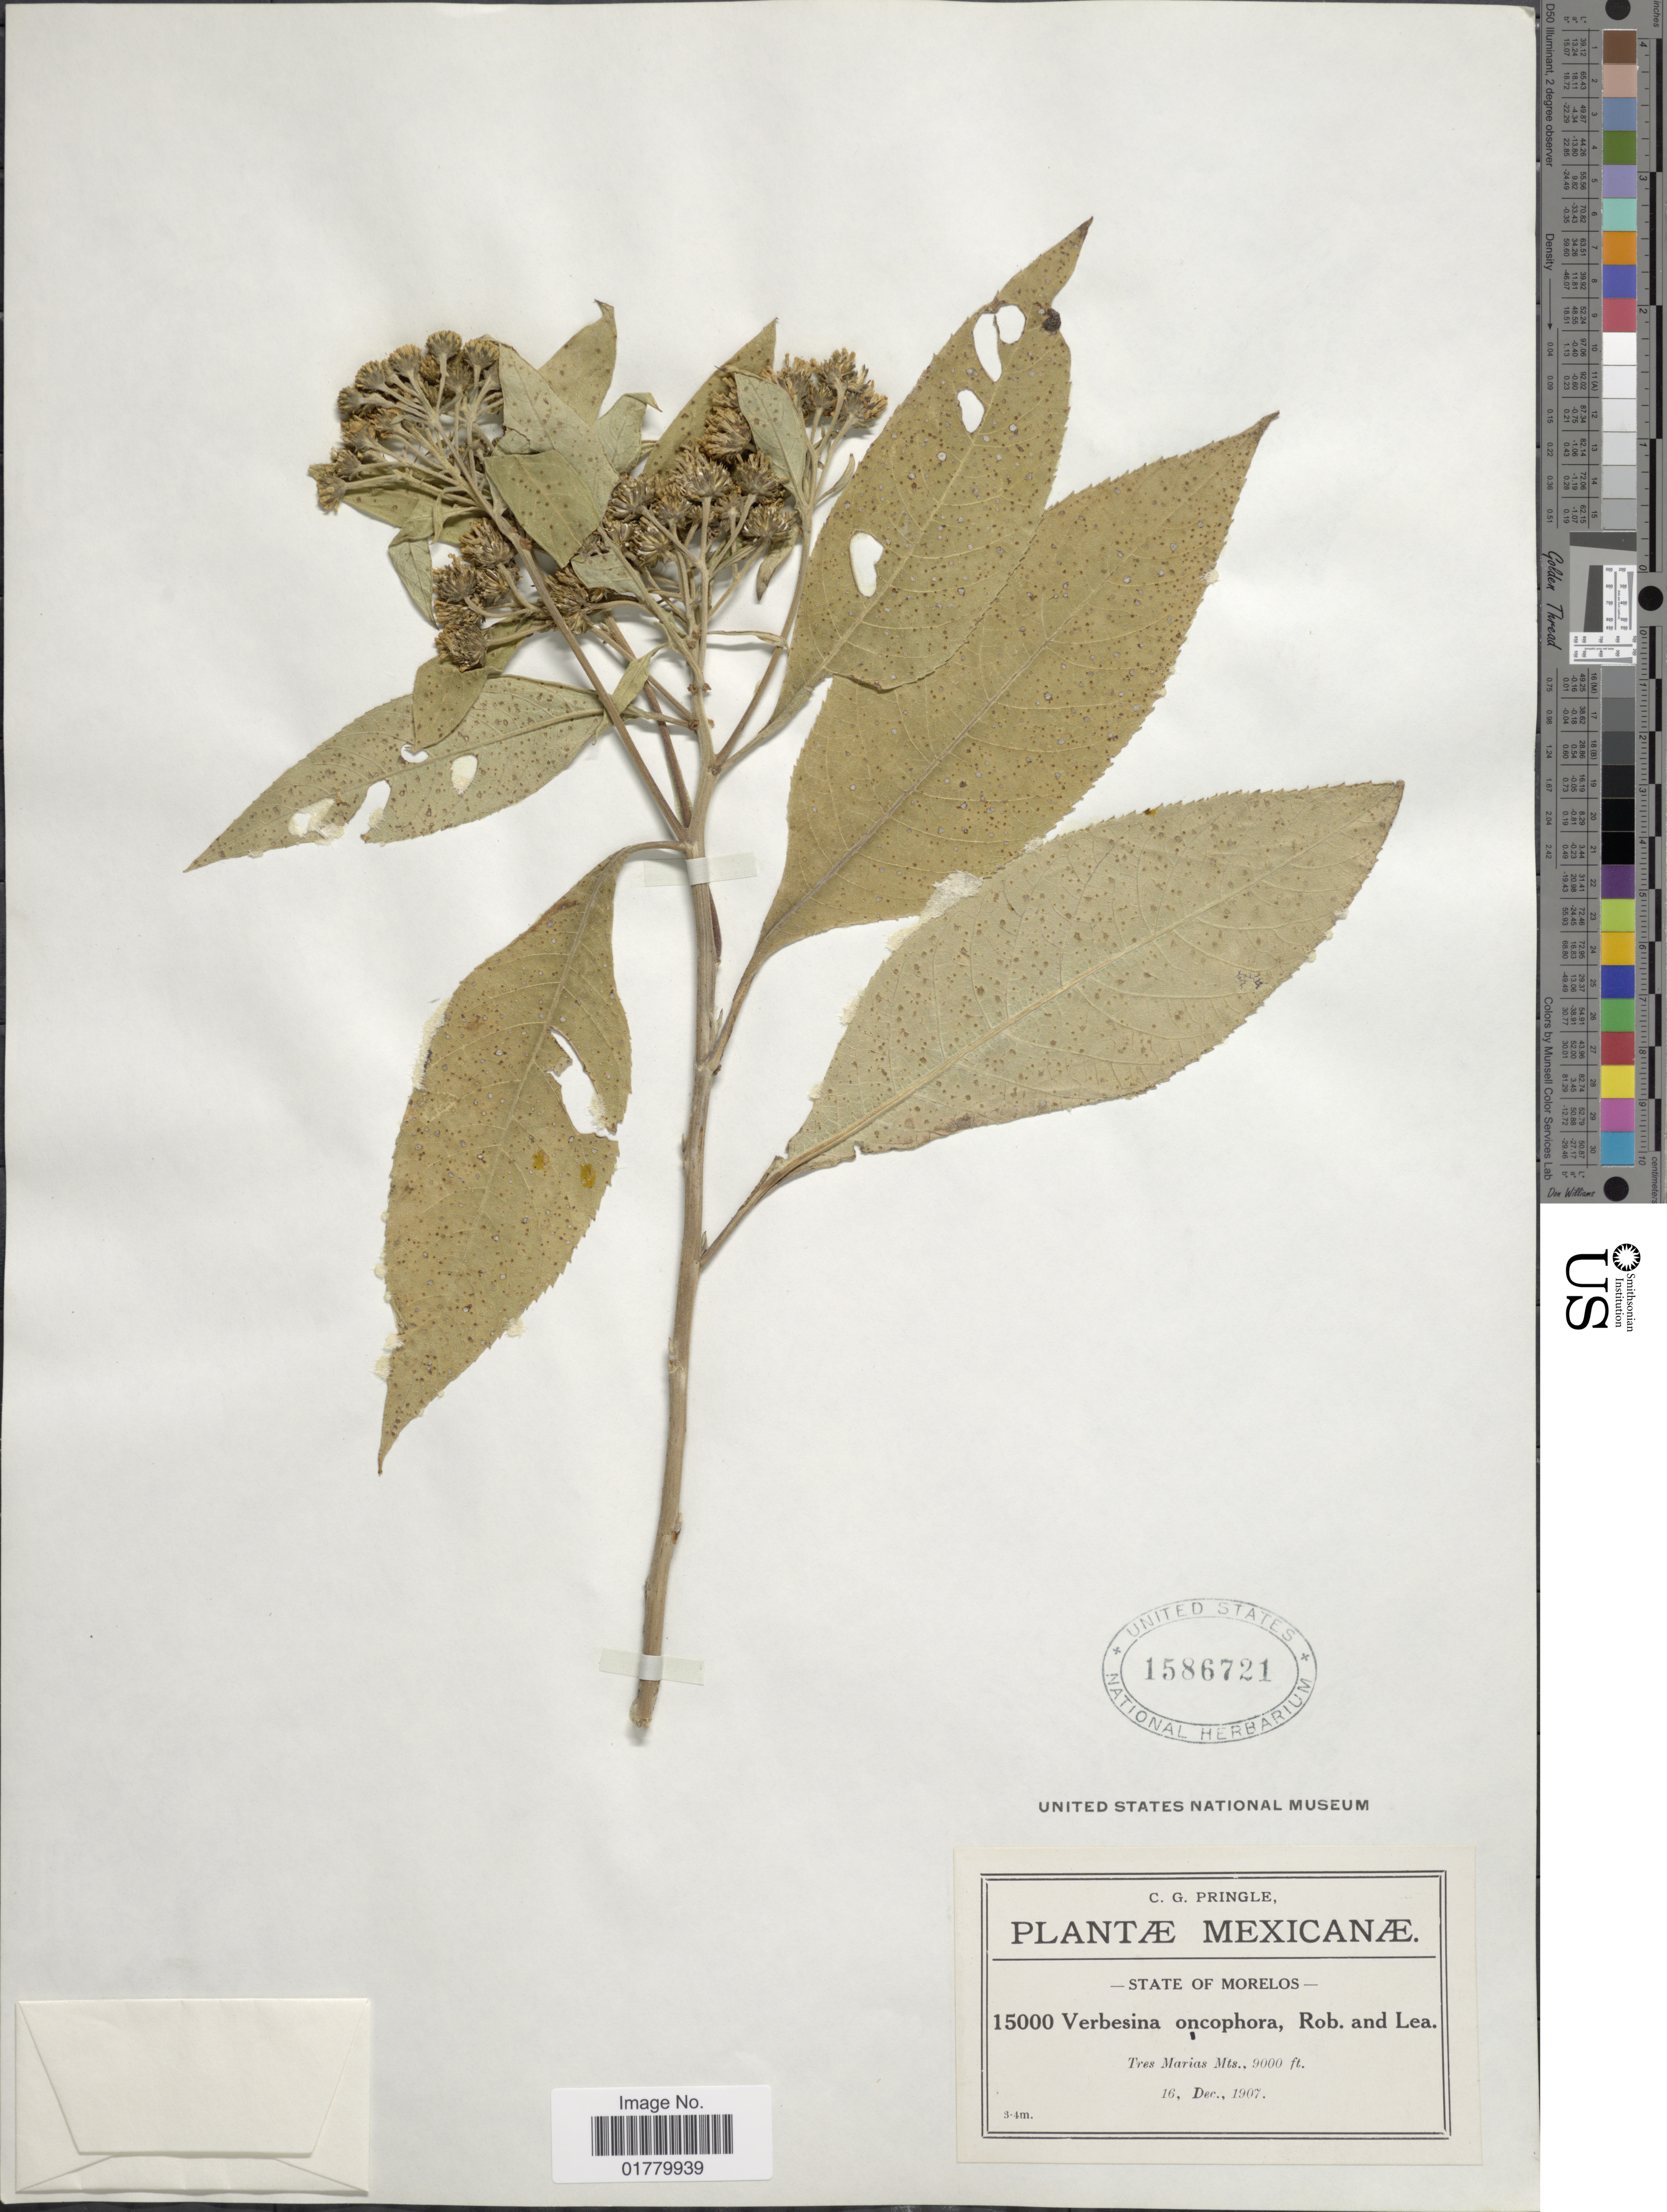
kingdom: Plantae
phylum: Tracheophyta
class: Magnoliopsida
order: Asterales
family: Asteraceae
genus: Verbesina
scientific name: Verbesina oncophora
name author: B.L. Rob. & Seaton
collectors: C. G. Pringle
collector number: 15000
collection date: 1907-12-16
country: Mexico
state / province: Morelos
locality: Tres Marias Mts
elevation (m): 2743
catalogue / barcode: US 1586721